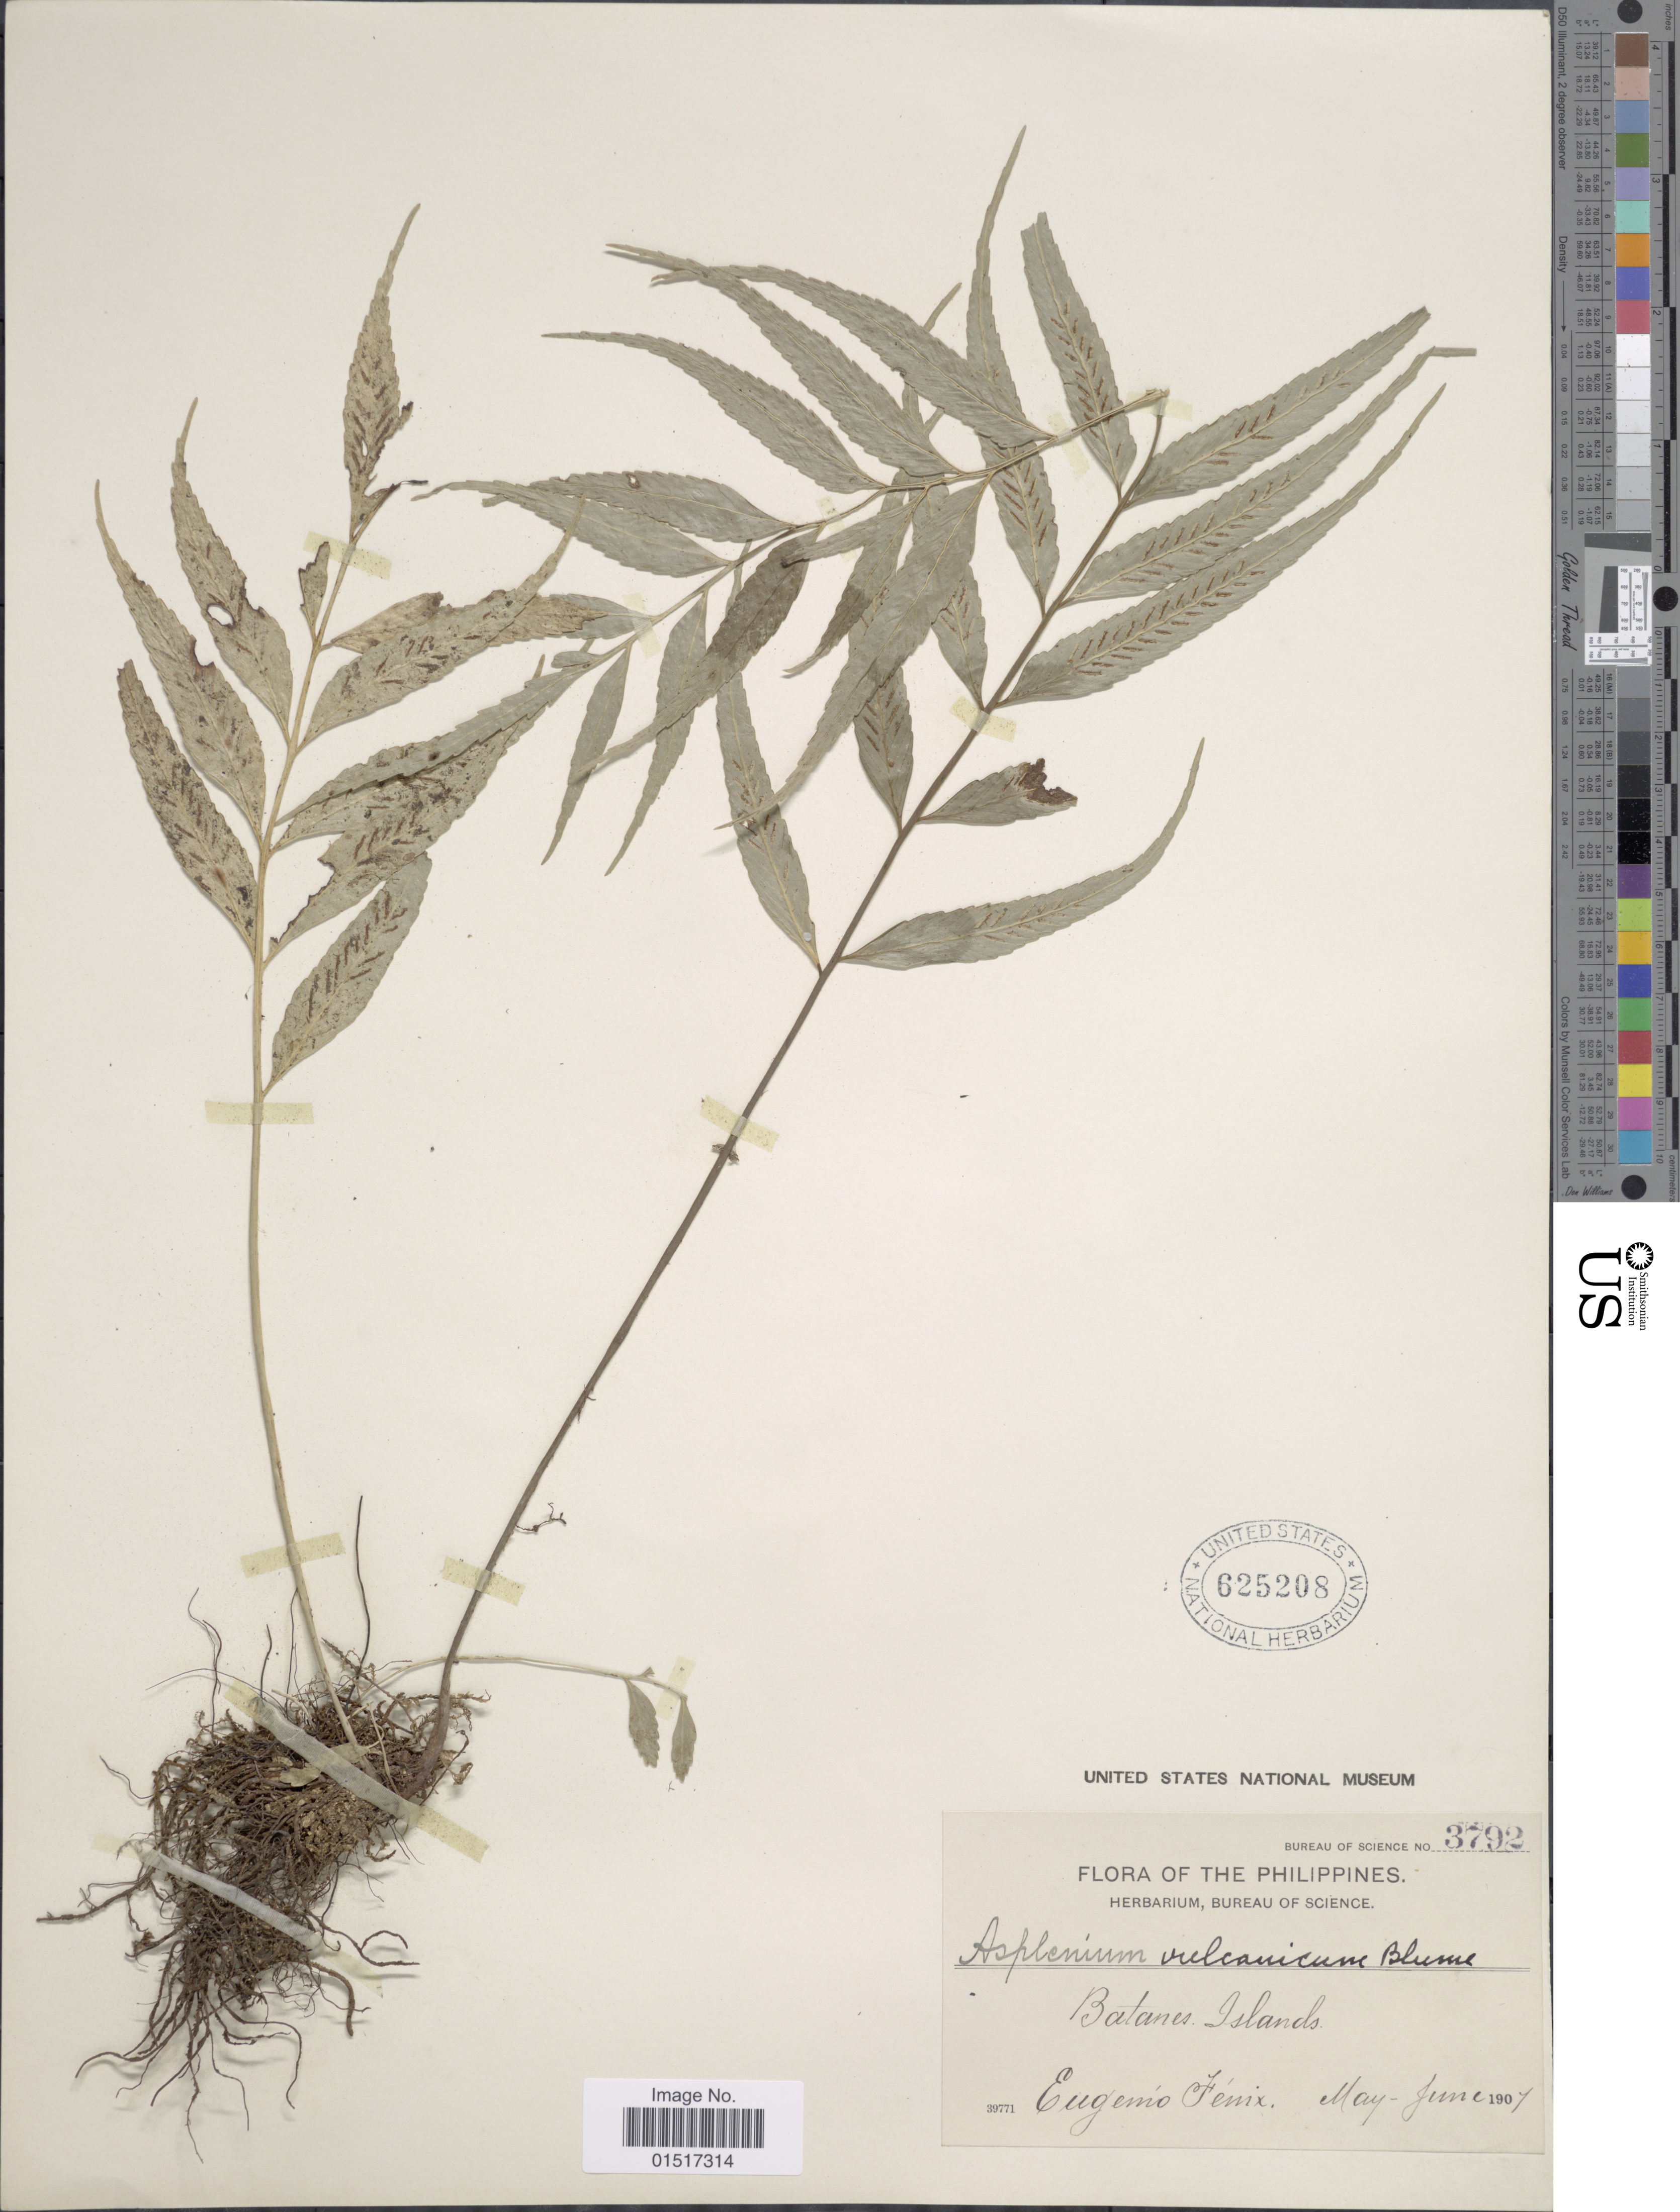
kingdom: Plantae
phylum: Tracheophyta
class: Polypodiopsida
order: Polypodiales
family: Aspleniaceae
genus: Asplenium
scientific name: Asplenium vulcanicum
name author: Blume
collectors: E. Fénix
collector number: Bureau of Science 3792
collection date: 1907-05/1907-06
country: Philippines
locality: Batanes Islands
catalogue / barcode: US 625208